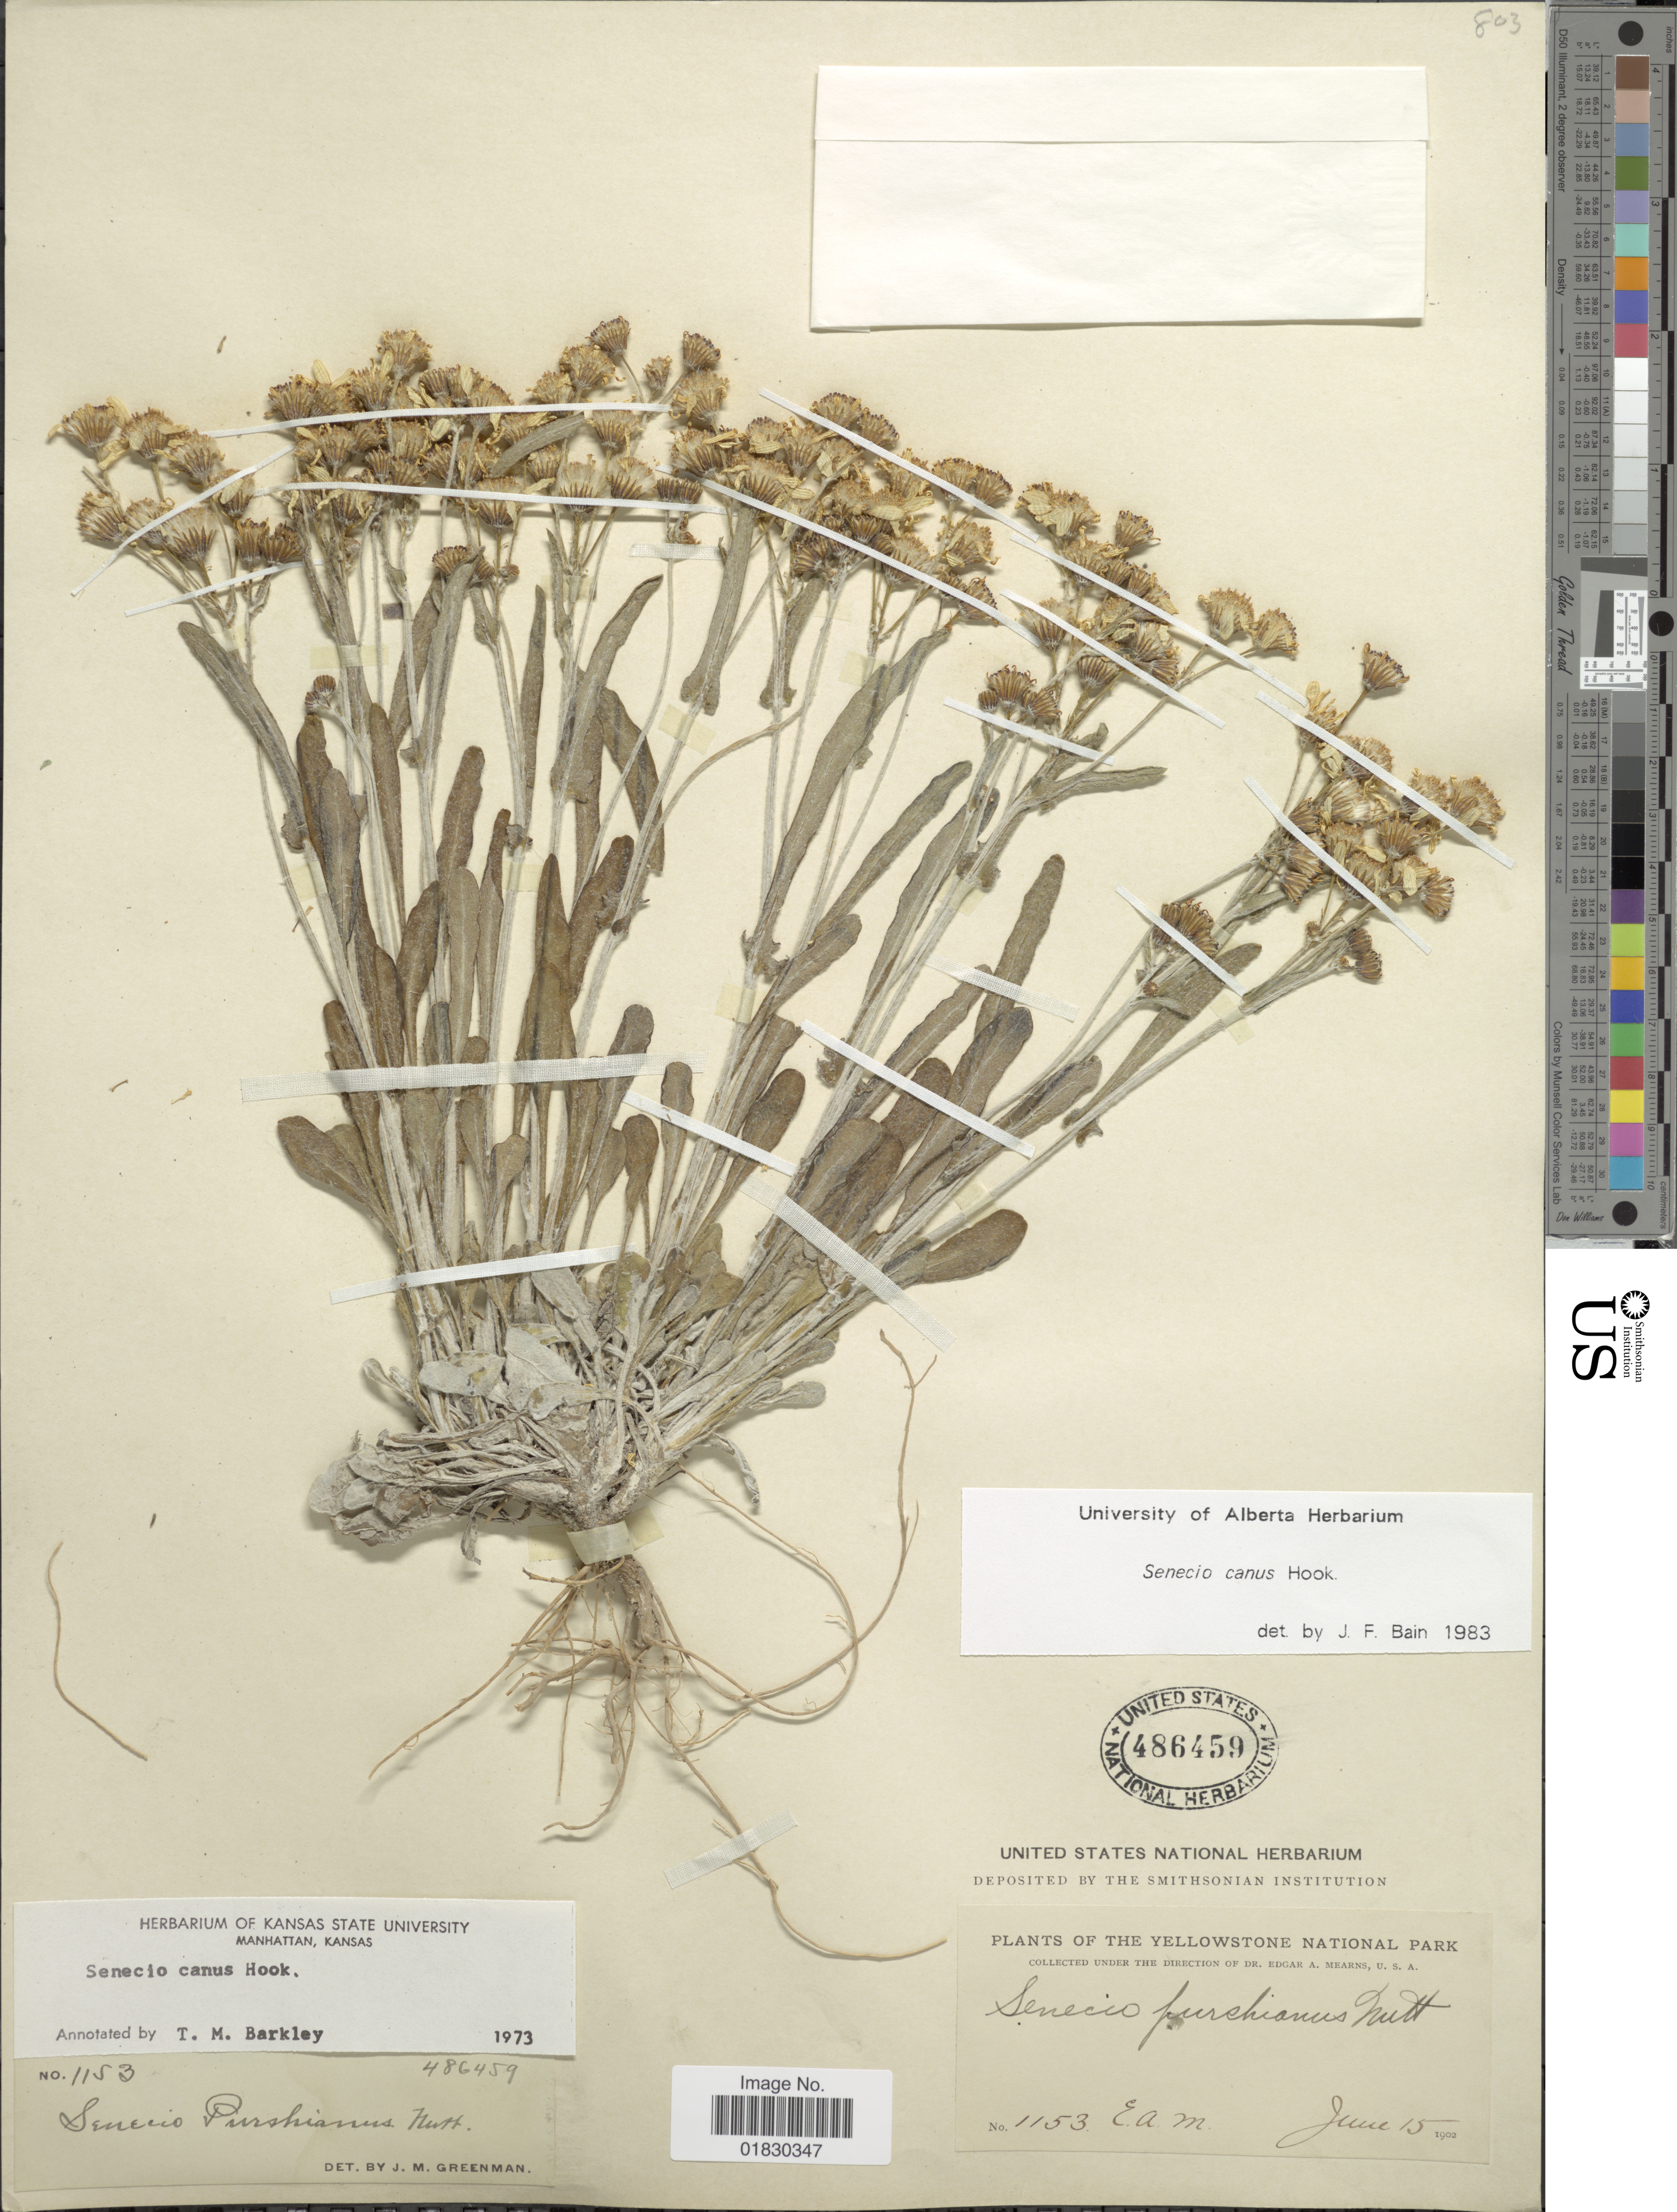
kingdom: Plantae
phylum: Tracheophyta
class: Magnoliopsida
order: Asterales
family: Asteraceae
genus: Packera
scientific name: Packera cana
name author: (Hook.) W.A. Weber & Á. Löve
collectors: E. A. Mearns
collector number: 1153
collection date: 1902-06-15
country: United States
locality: The Yellowstone National Park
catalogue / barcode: US 486469